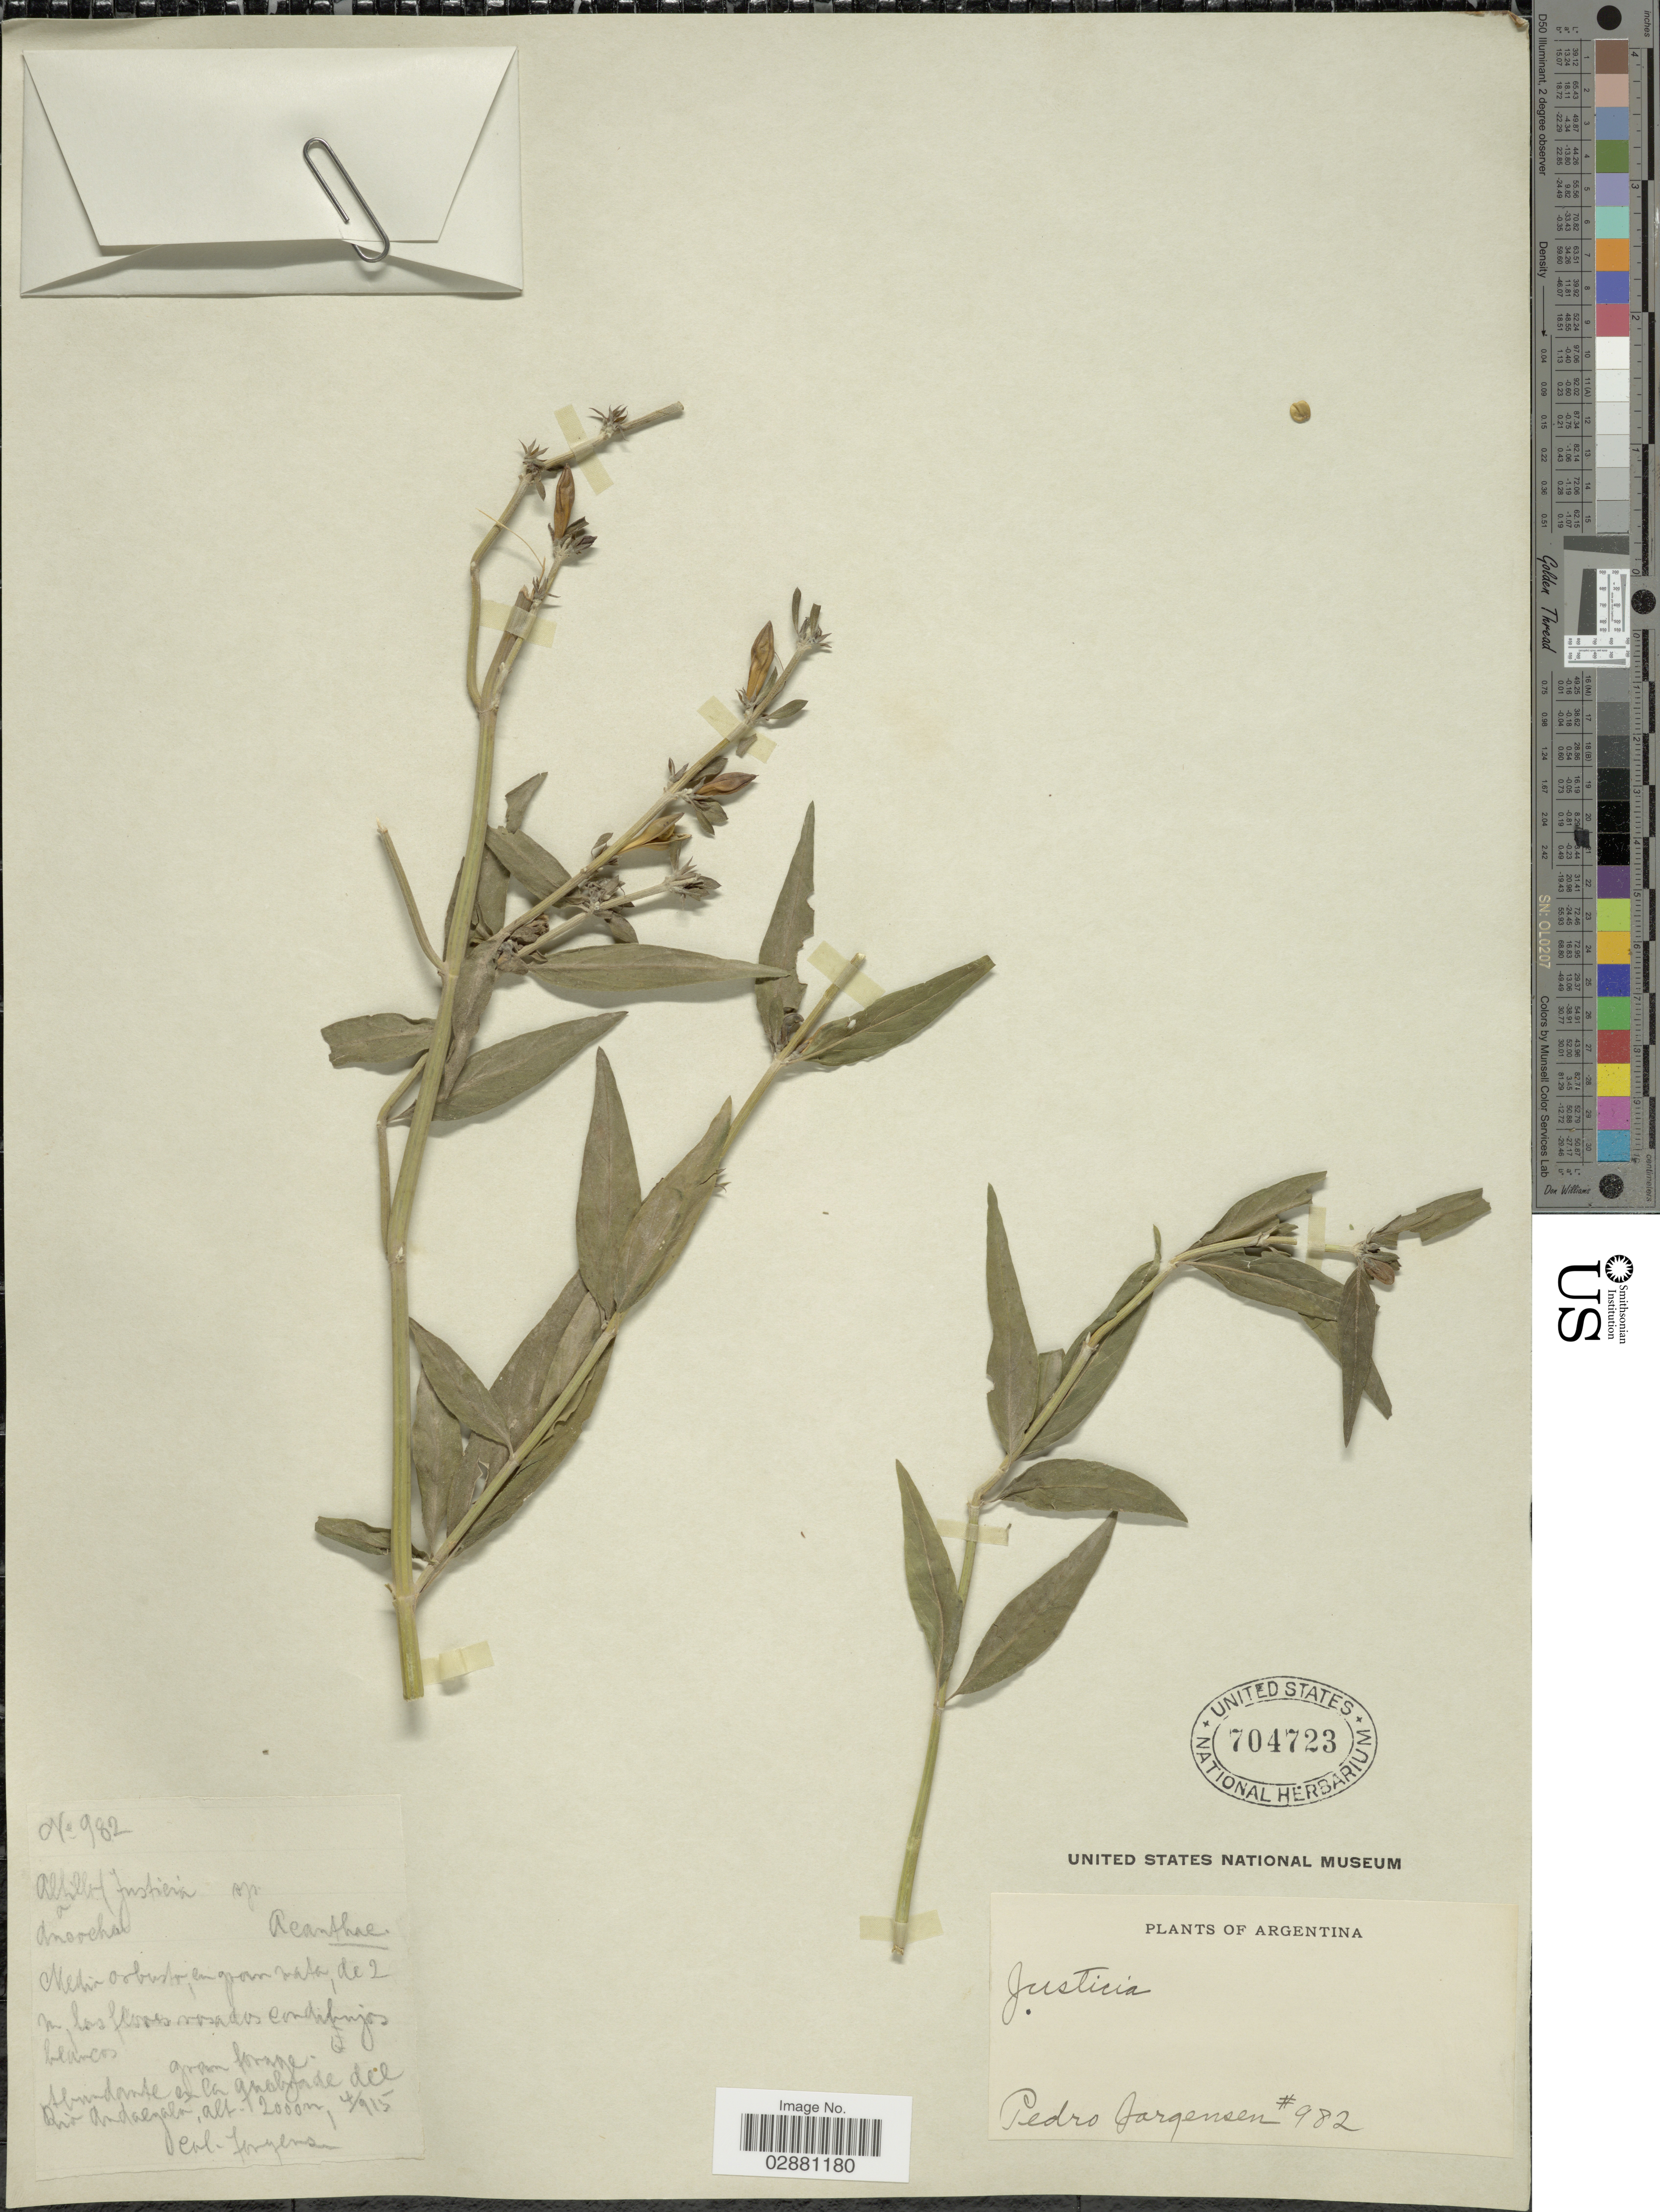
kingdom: Plantae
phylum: Tracheophyta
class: Magnoliopsida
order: Lamiales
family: Acanthaceae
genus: Justicia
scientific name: Justicia tweediana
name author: (Nees) Griseb.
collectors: P. Jörgensen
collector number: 982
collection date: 1915-04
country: Argentina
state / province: Catamarca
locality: Abundante de la quebrada del Rio Andalgala.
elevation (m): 2000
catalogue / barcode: US 704723